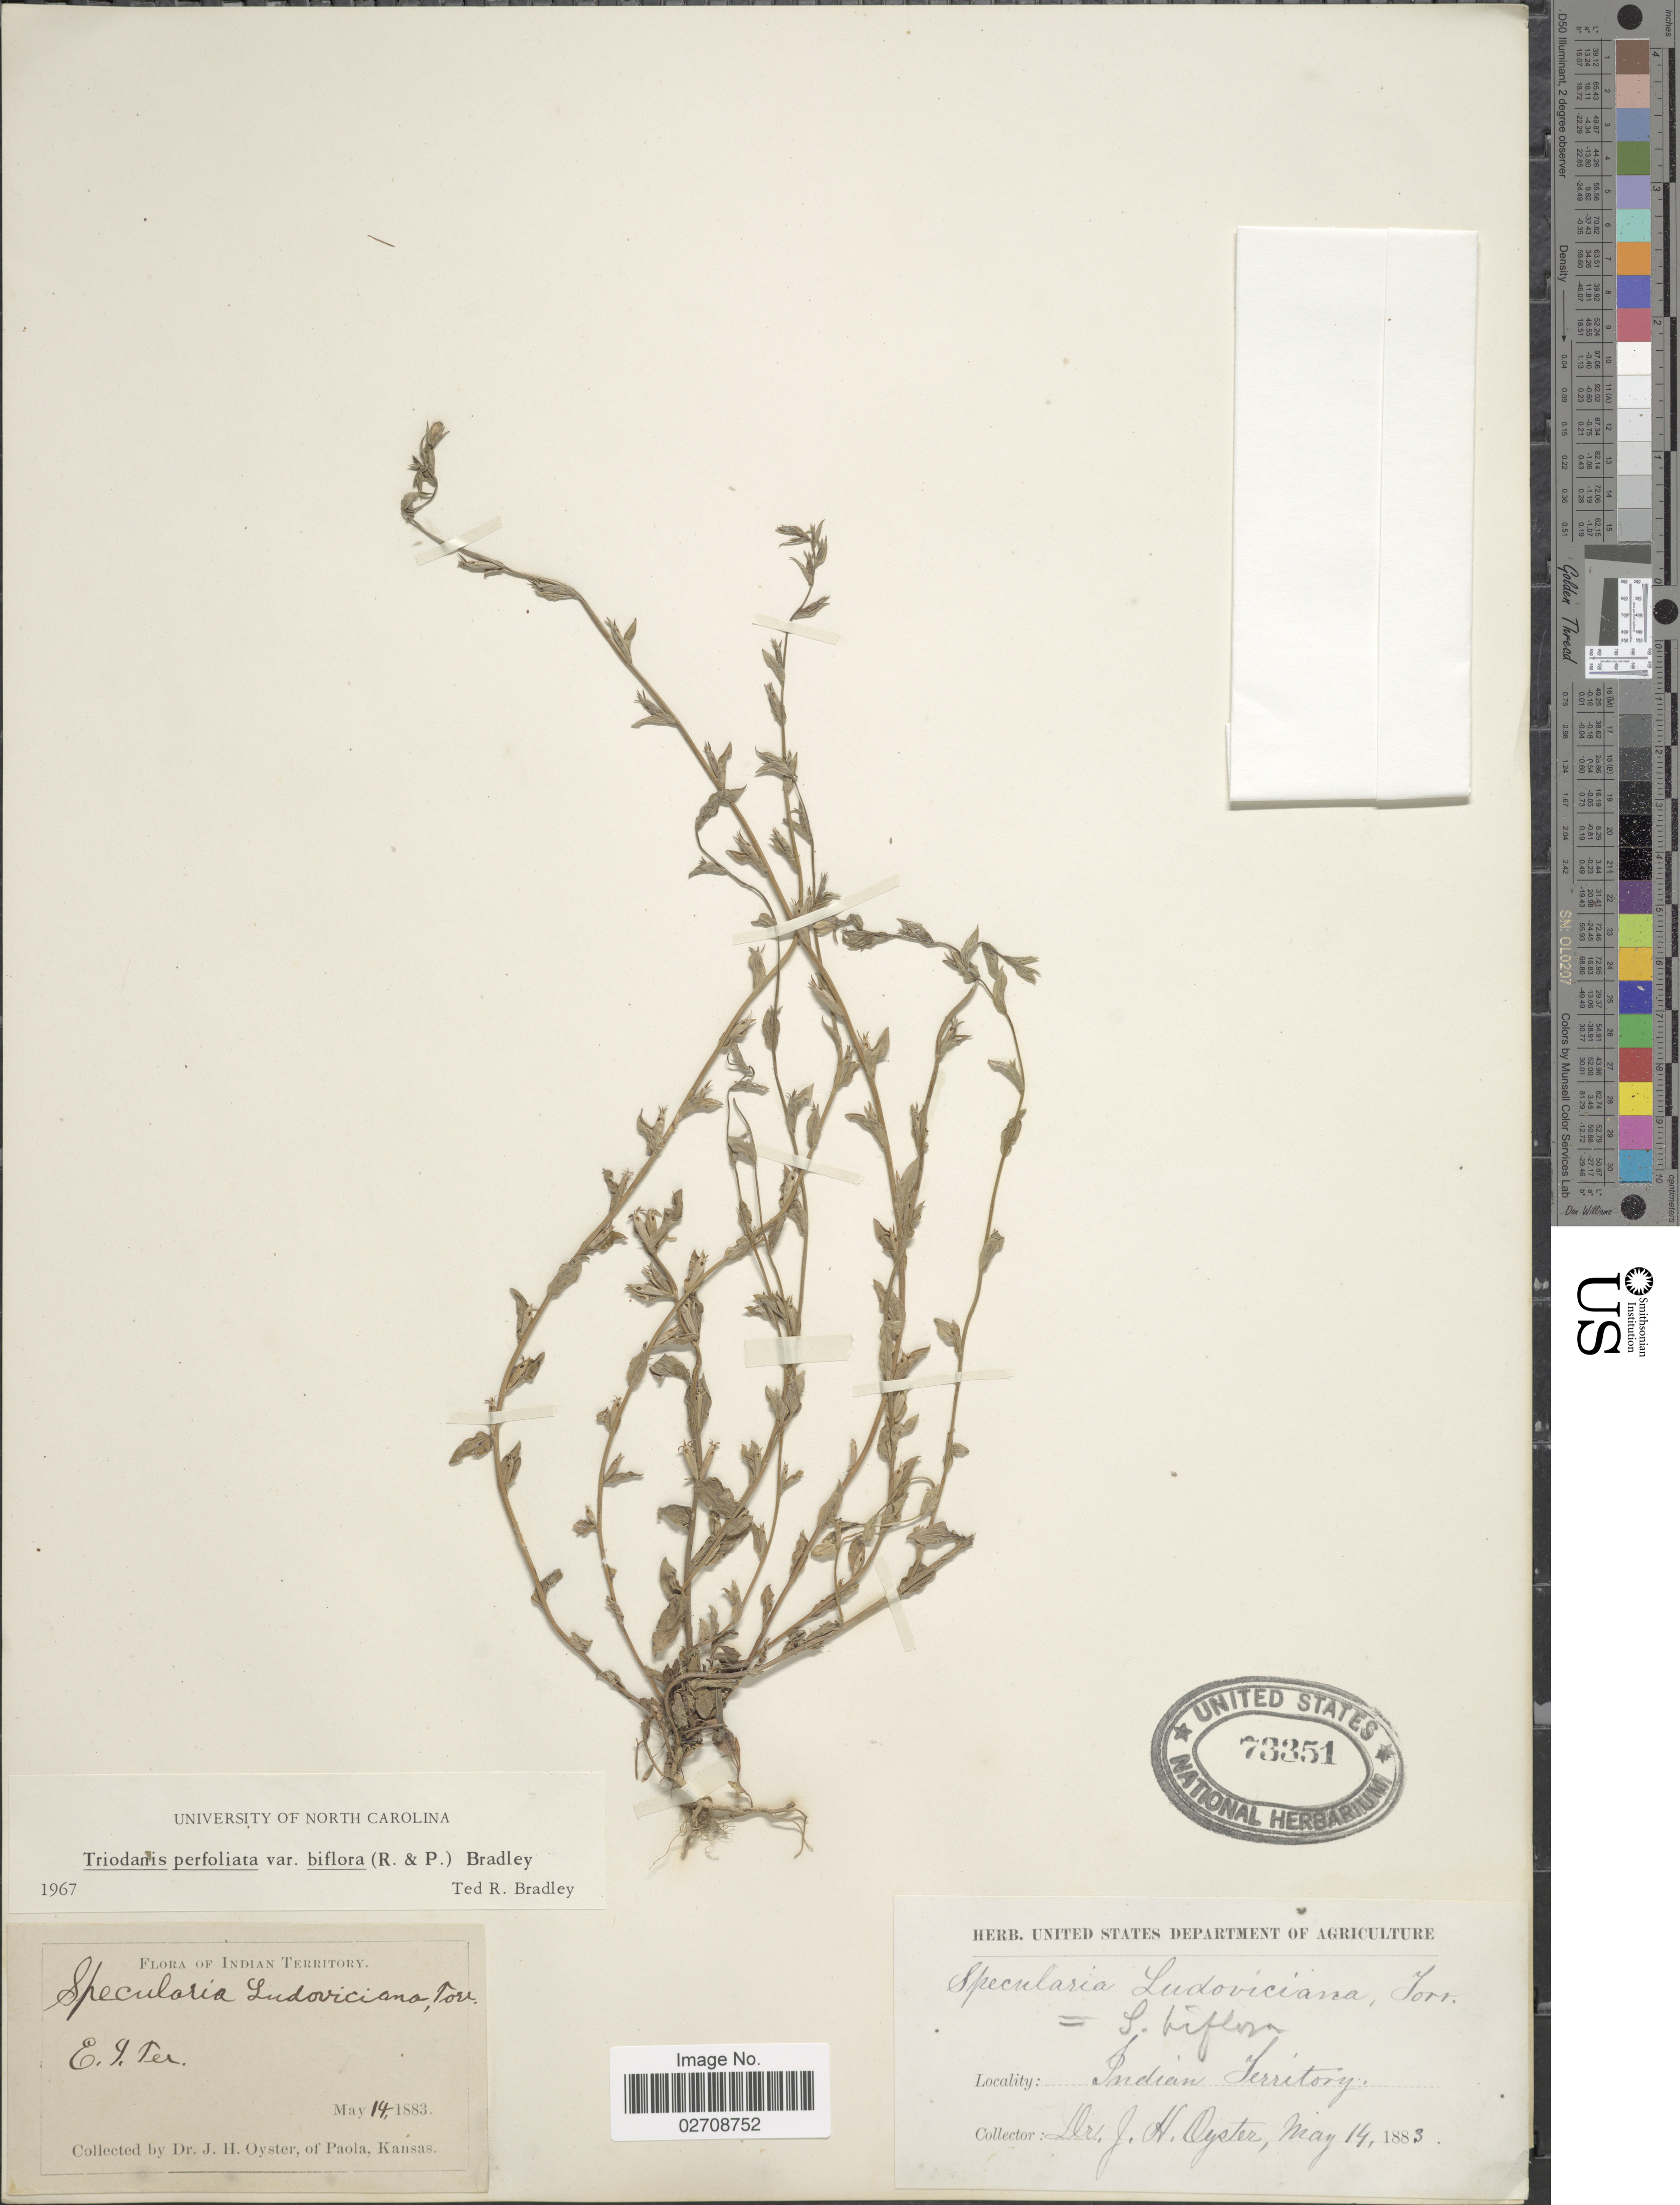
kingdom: Plantae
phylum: Tracheophyta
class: Magnoliopsida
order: Asterales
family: Campanulaceae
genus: Triodanis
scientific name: Triodanis biflora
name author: (Ruiz & Pav.) Greene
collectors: J. H. Oyster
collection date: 1883-05-14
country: United States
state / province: Oklahoma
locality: Indian Territory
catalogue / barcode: US 73351